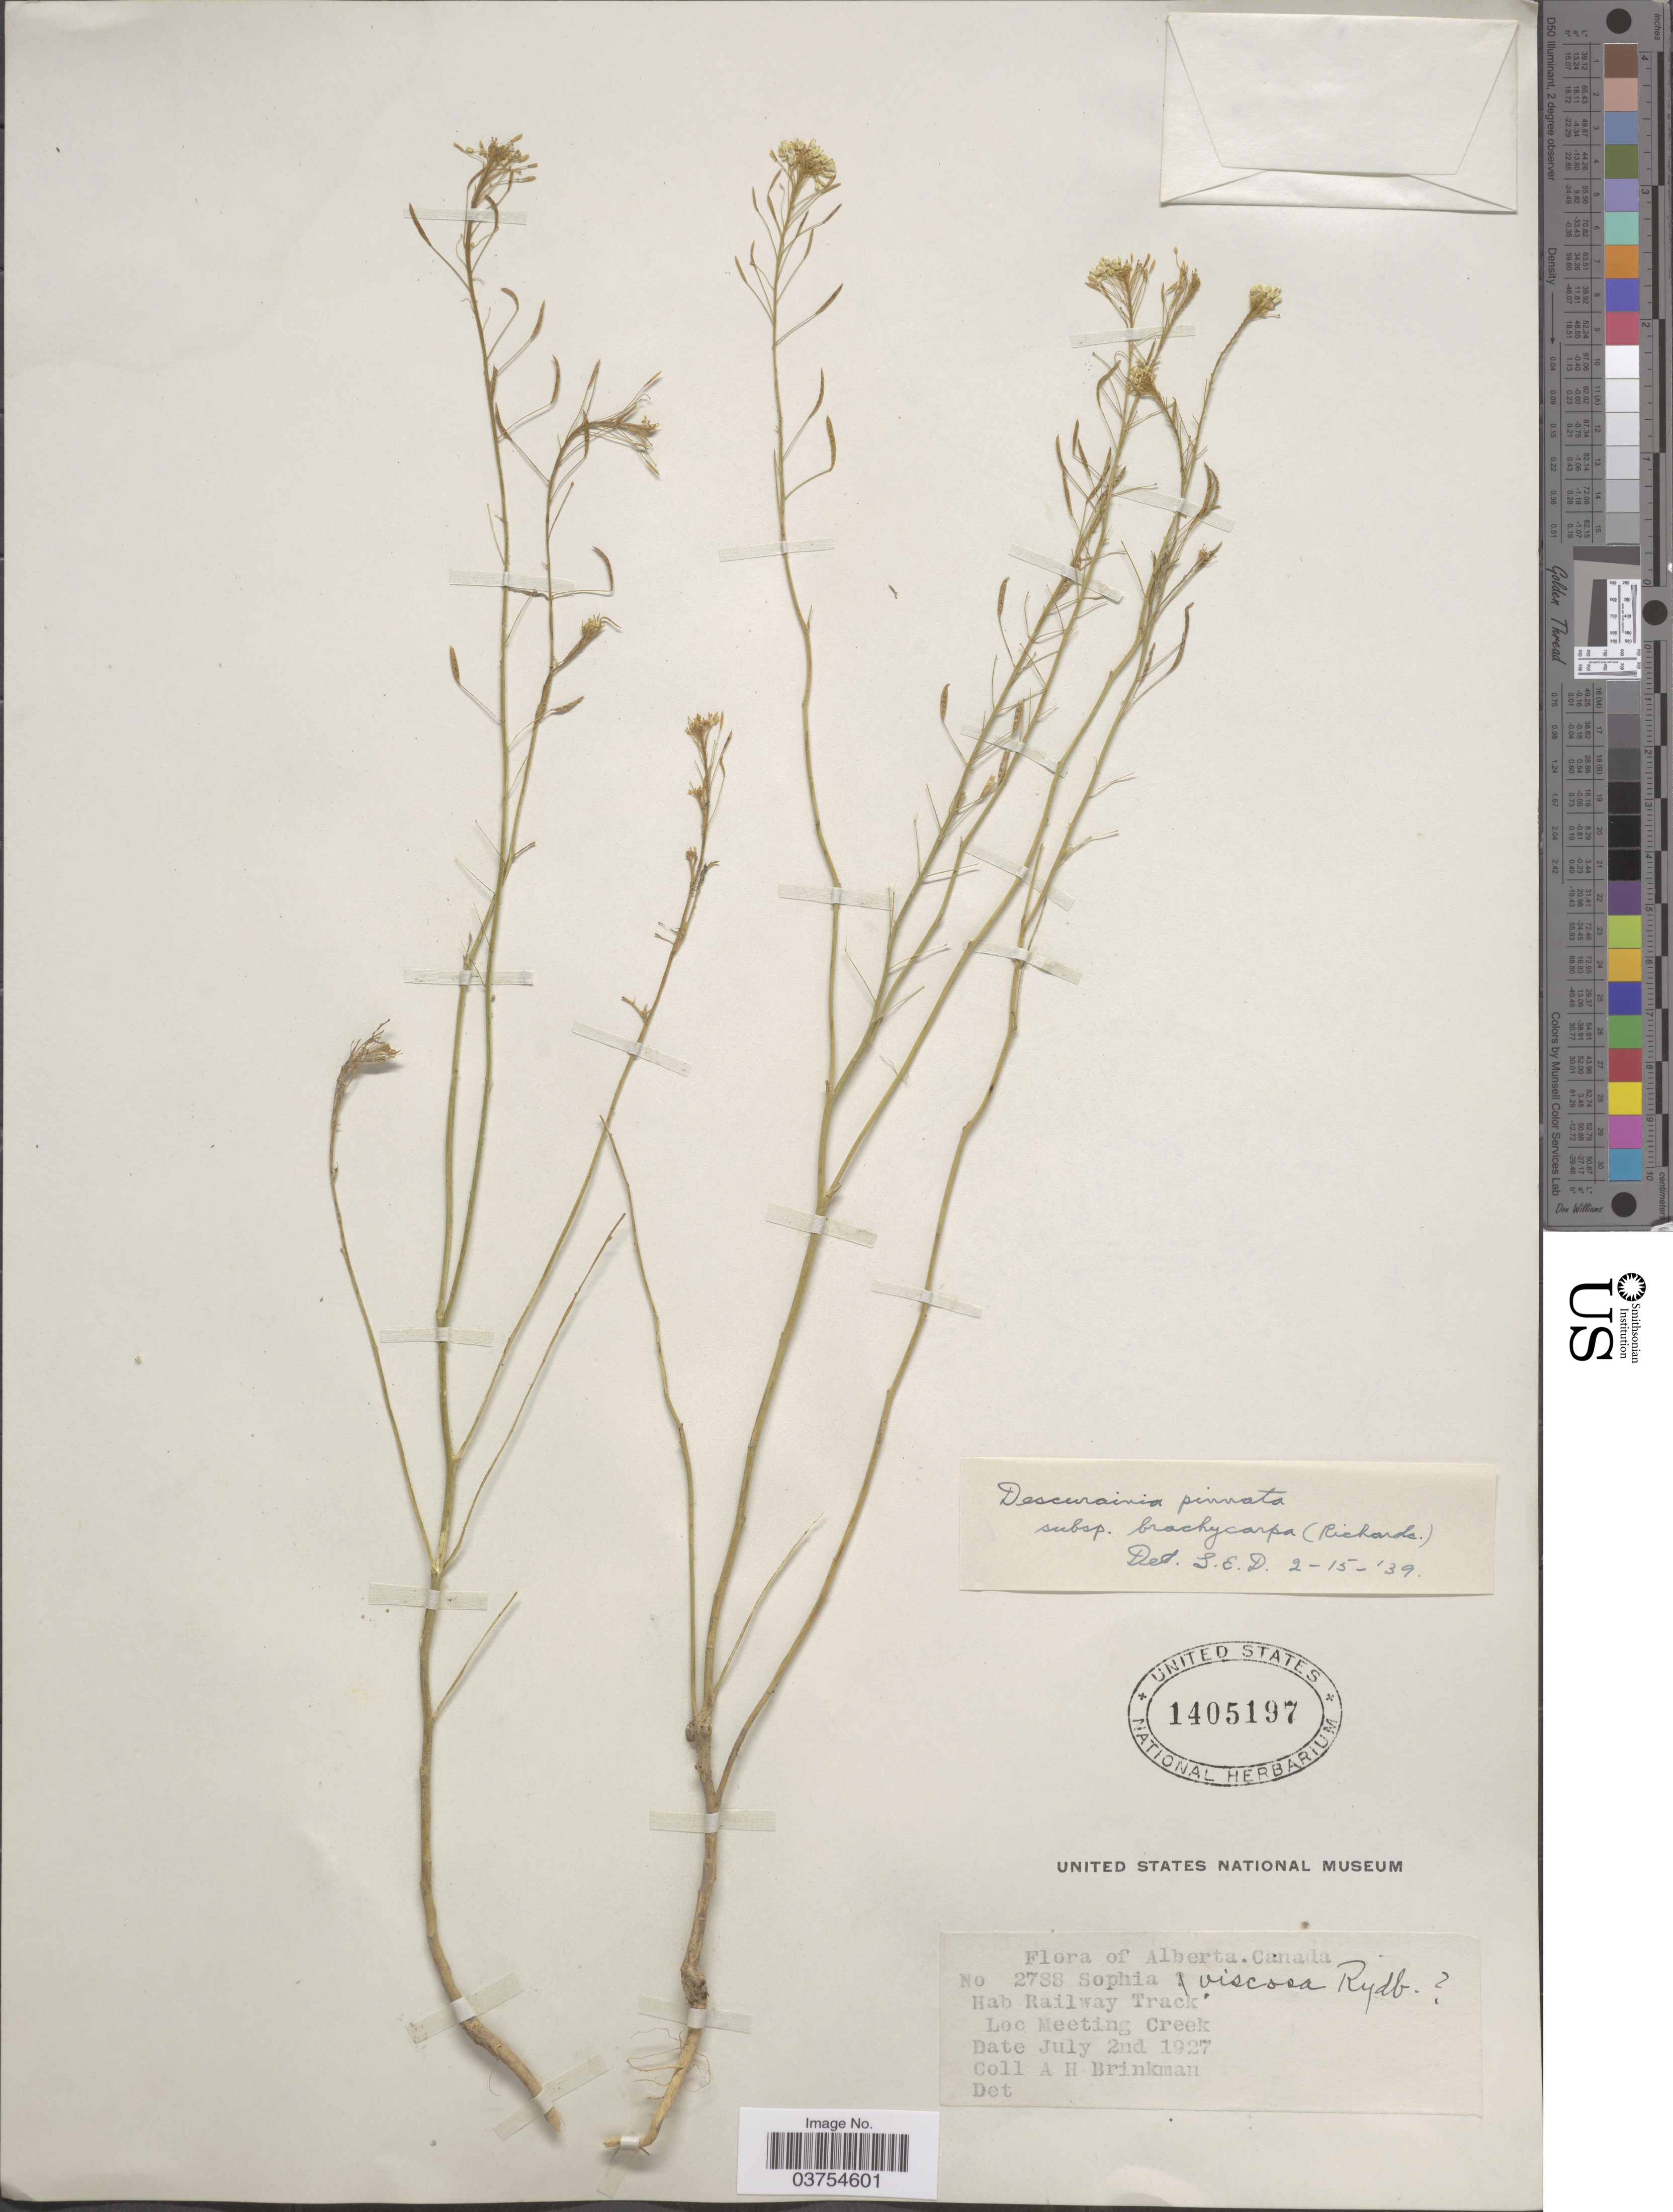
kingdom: Plantae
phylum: Tracheophyta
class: Magnoliopsida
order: Brassicales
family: Brassicaceae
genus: Descurainia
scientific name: Descurainia pinnata var. brachycarpa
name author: (Richardson) Fernald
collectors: A. Brinkman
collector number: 2788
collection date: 1927-07-02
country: Canada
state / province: Alberta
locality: Railway Track. Meeting Creek.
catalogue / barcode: US 1405197